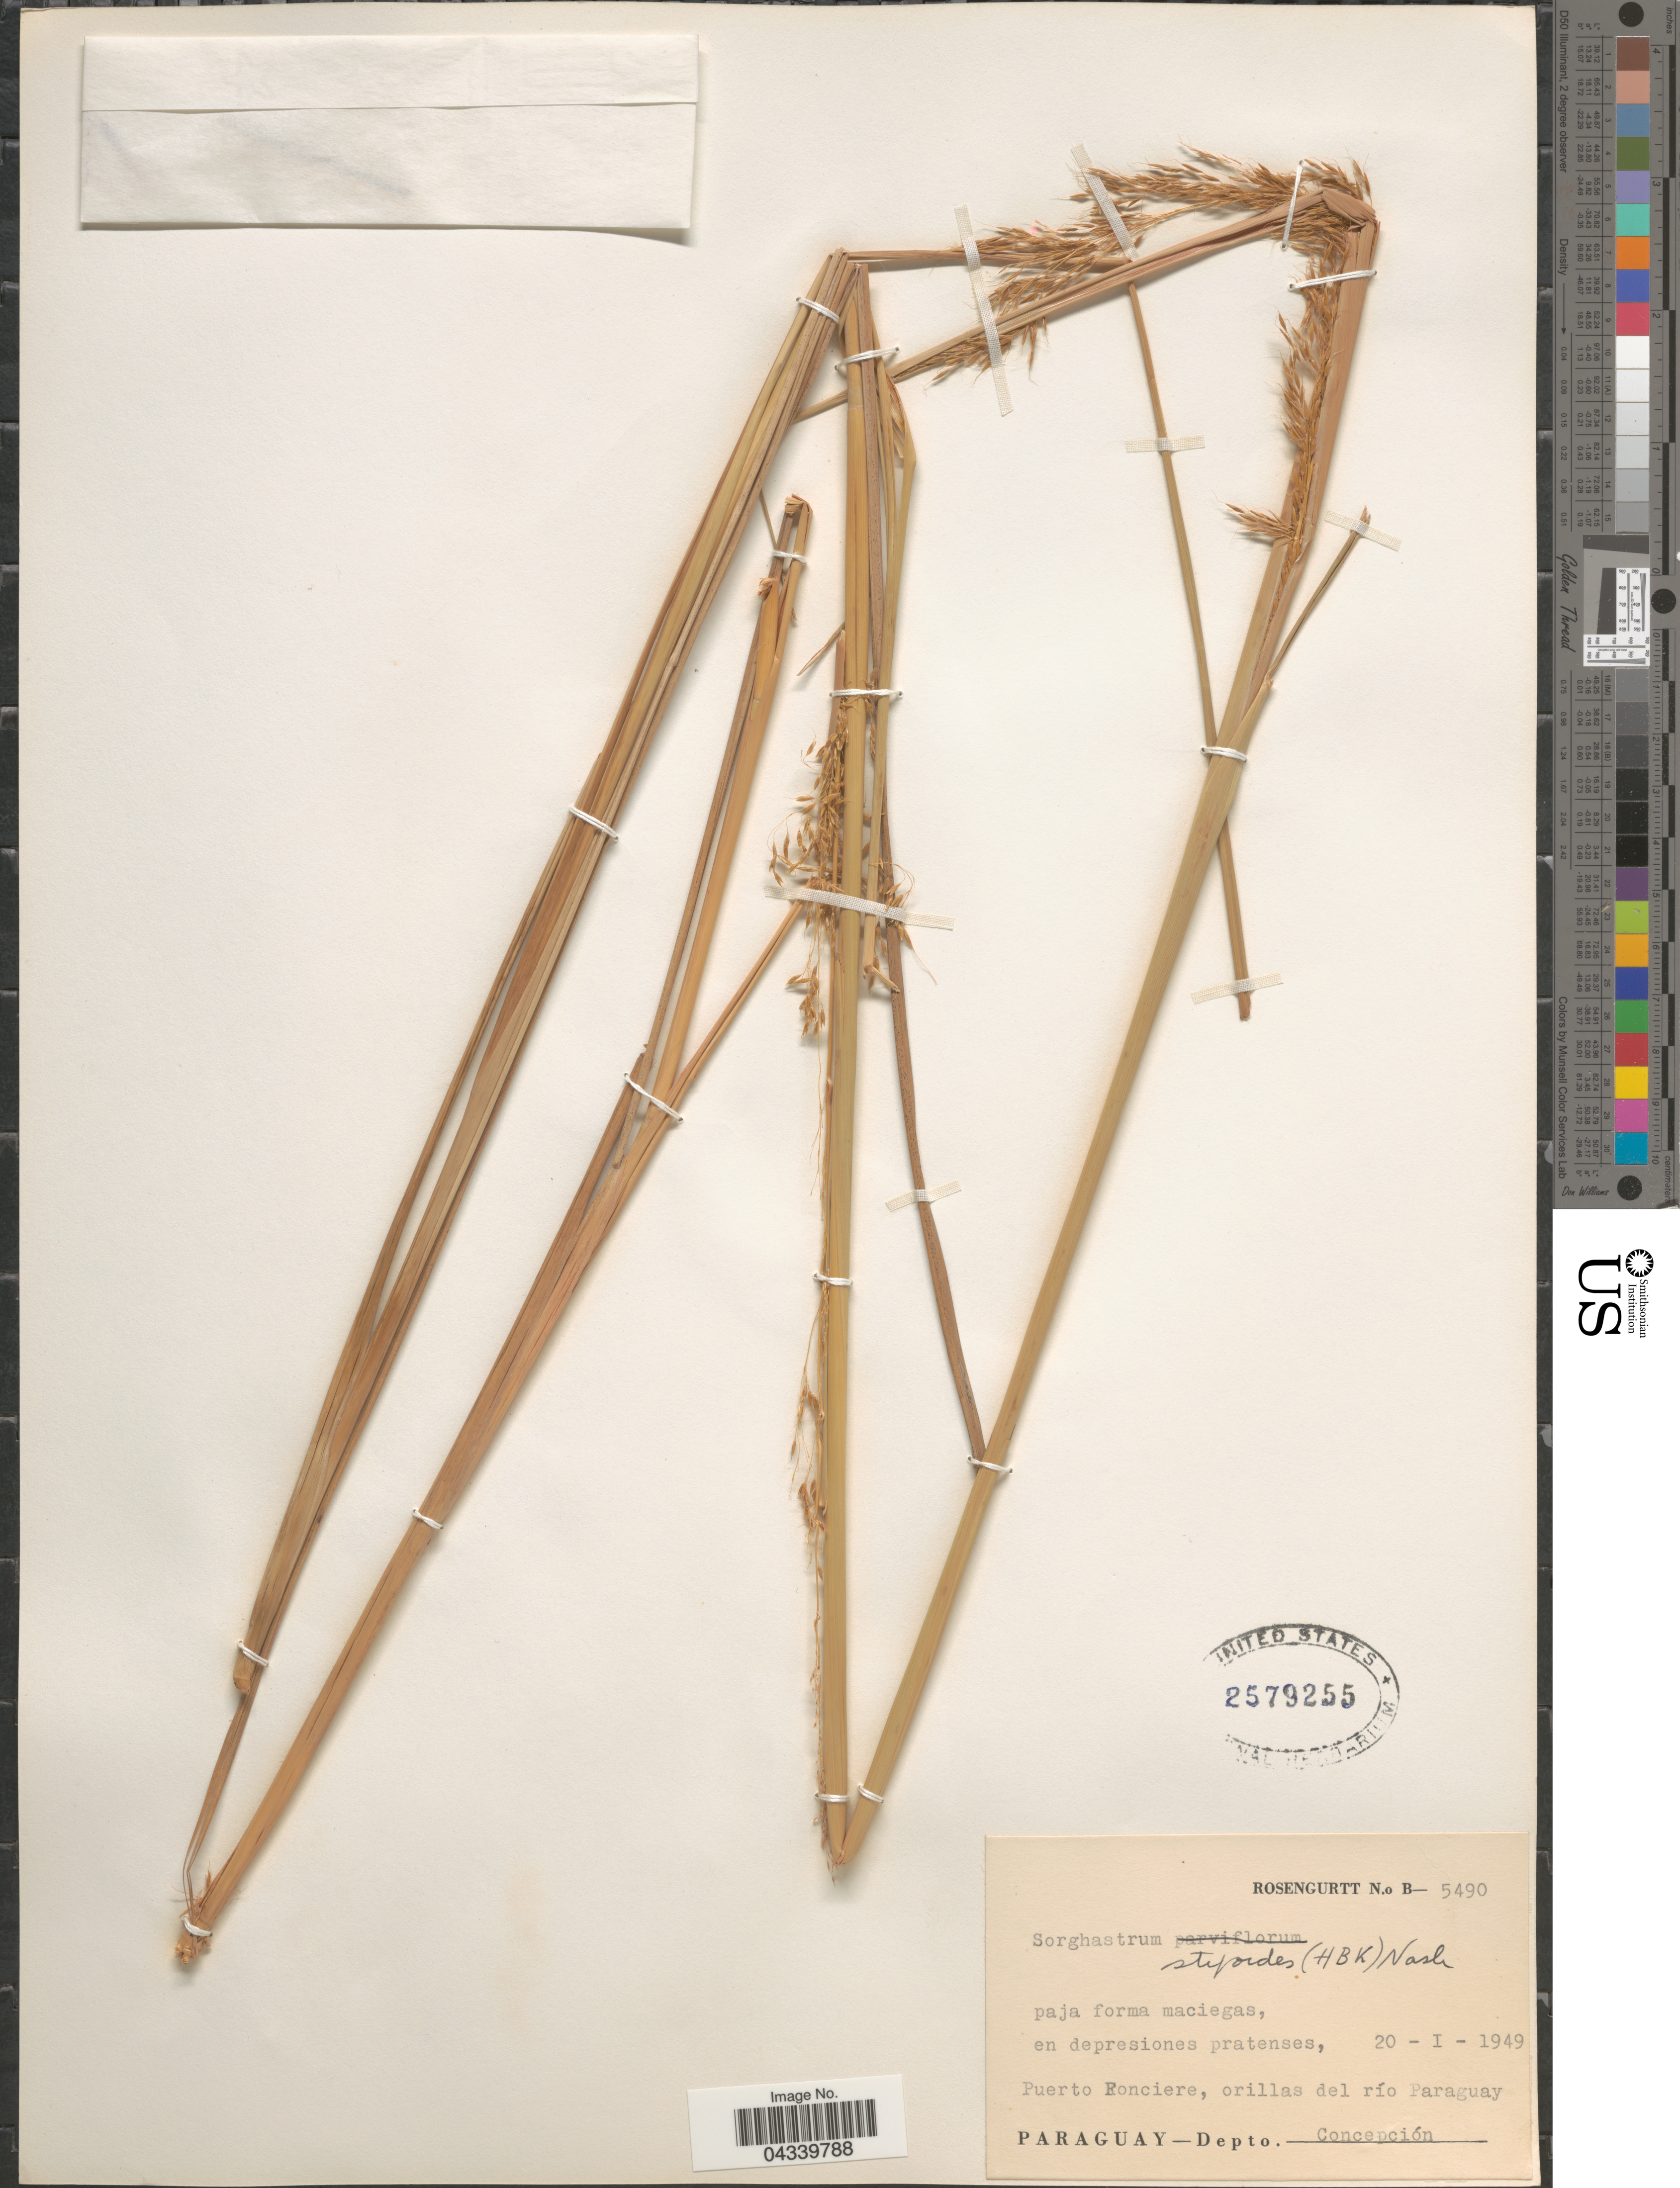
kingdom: Plantae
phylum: Tracheophyta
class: Liliopsida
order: Poales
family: Poaceae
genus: Sorghastrum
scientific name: Sorghastrum stipoides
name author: (Kunth) Nash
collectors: Rosengurtt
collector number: B-5490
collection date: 1949-01-20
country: Paraguay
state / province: Concepcion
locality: Puerto Fonciere, orillas del río Paraguay. Depto. Concepción.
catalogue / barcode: US 2579255